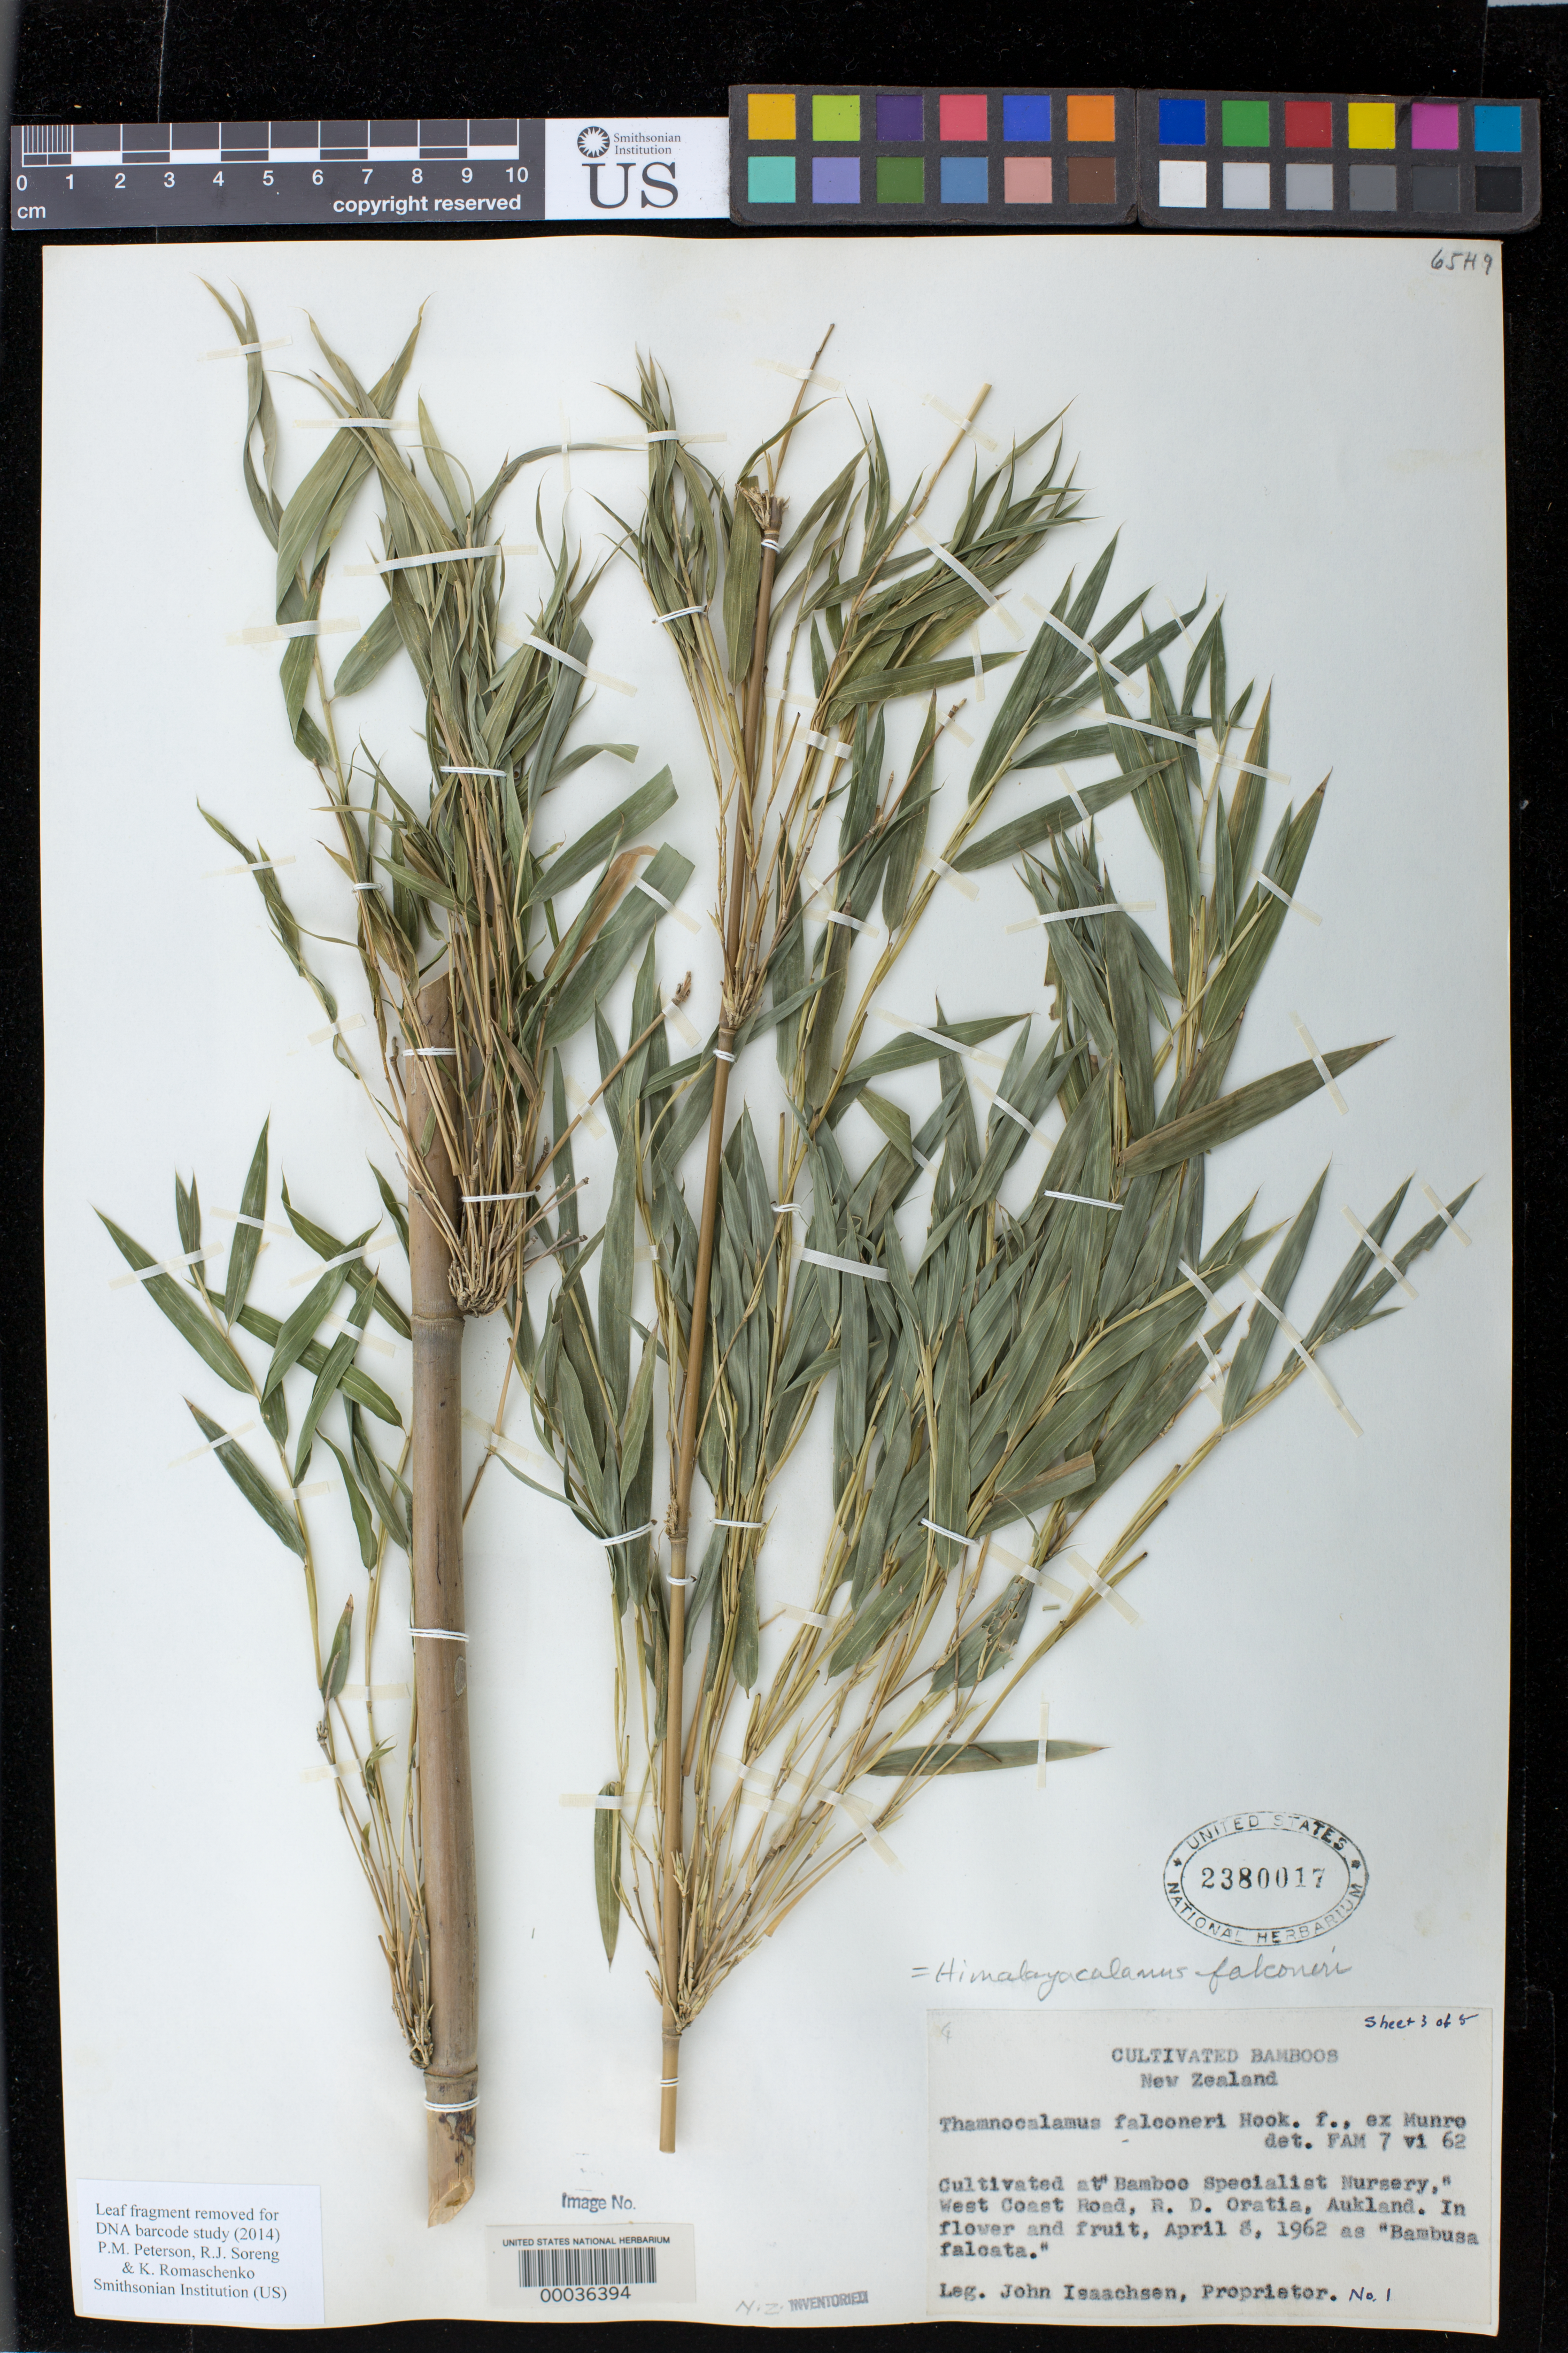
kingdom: Plantae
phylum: Tracheophyta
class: Liliopsida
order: Poales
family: Poaceae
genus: Himalayacalamus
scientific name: Himalayacalamus falconeri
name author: (Munro) Keng f.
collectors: J. Isaachsen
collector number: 1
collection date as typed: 08 Apr 1962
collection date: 1962-04-08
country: New Zealand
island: North Island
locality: "bamboo specialist nursery," oratia, auckland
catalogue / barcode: US 2380017